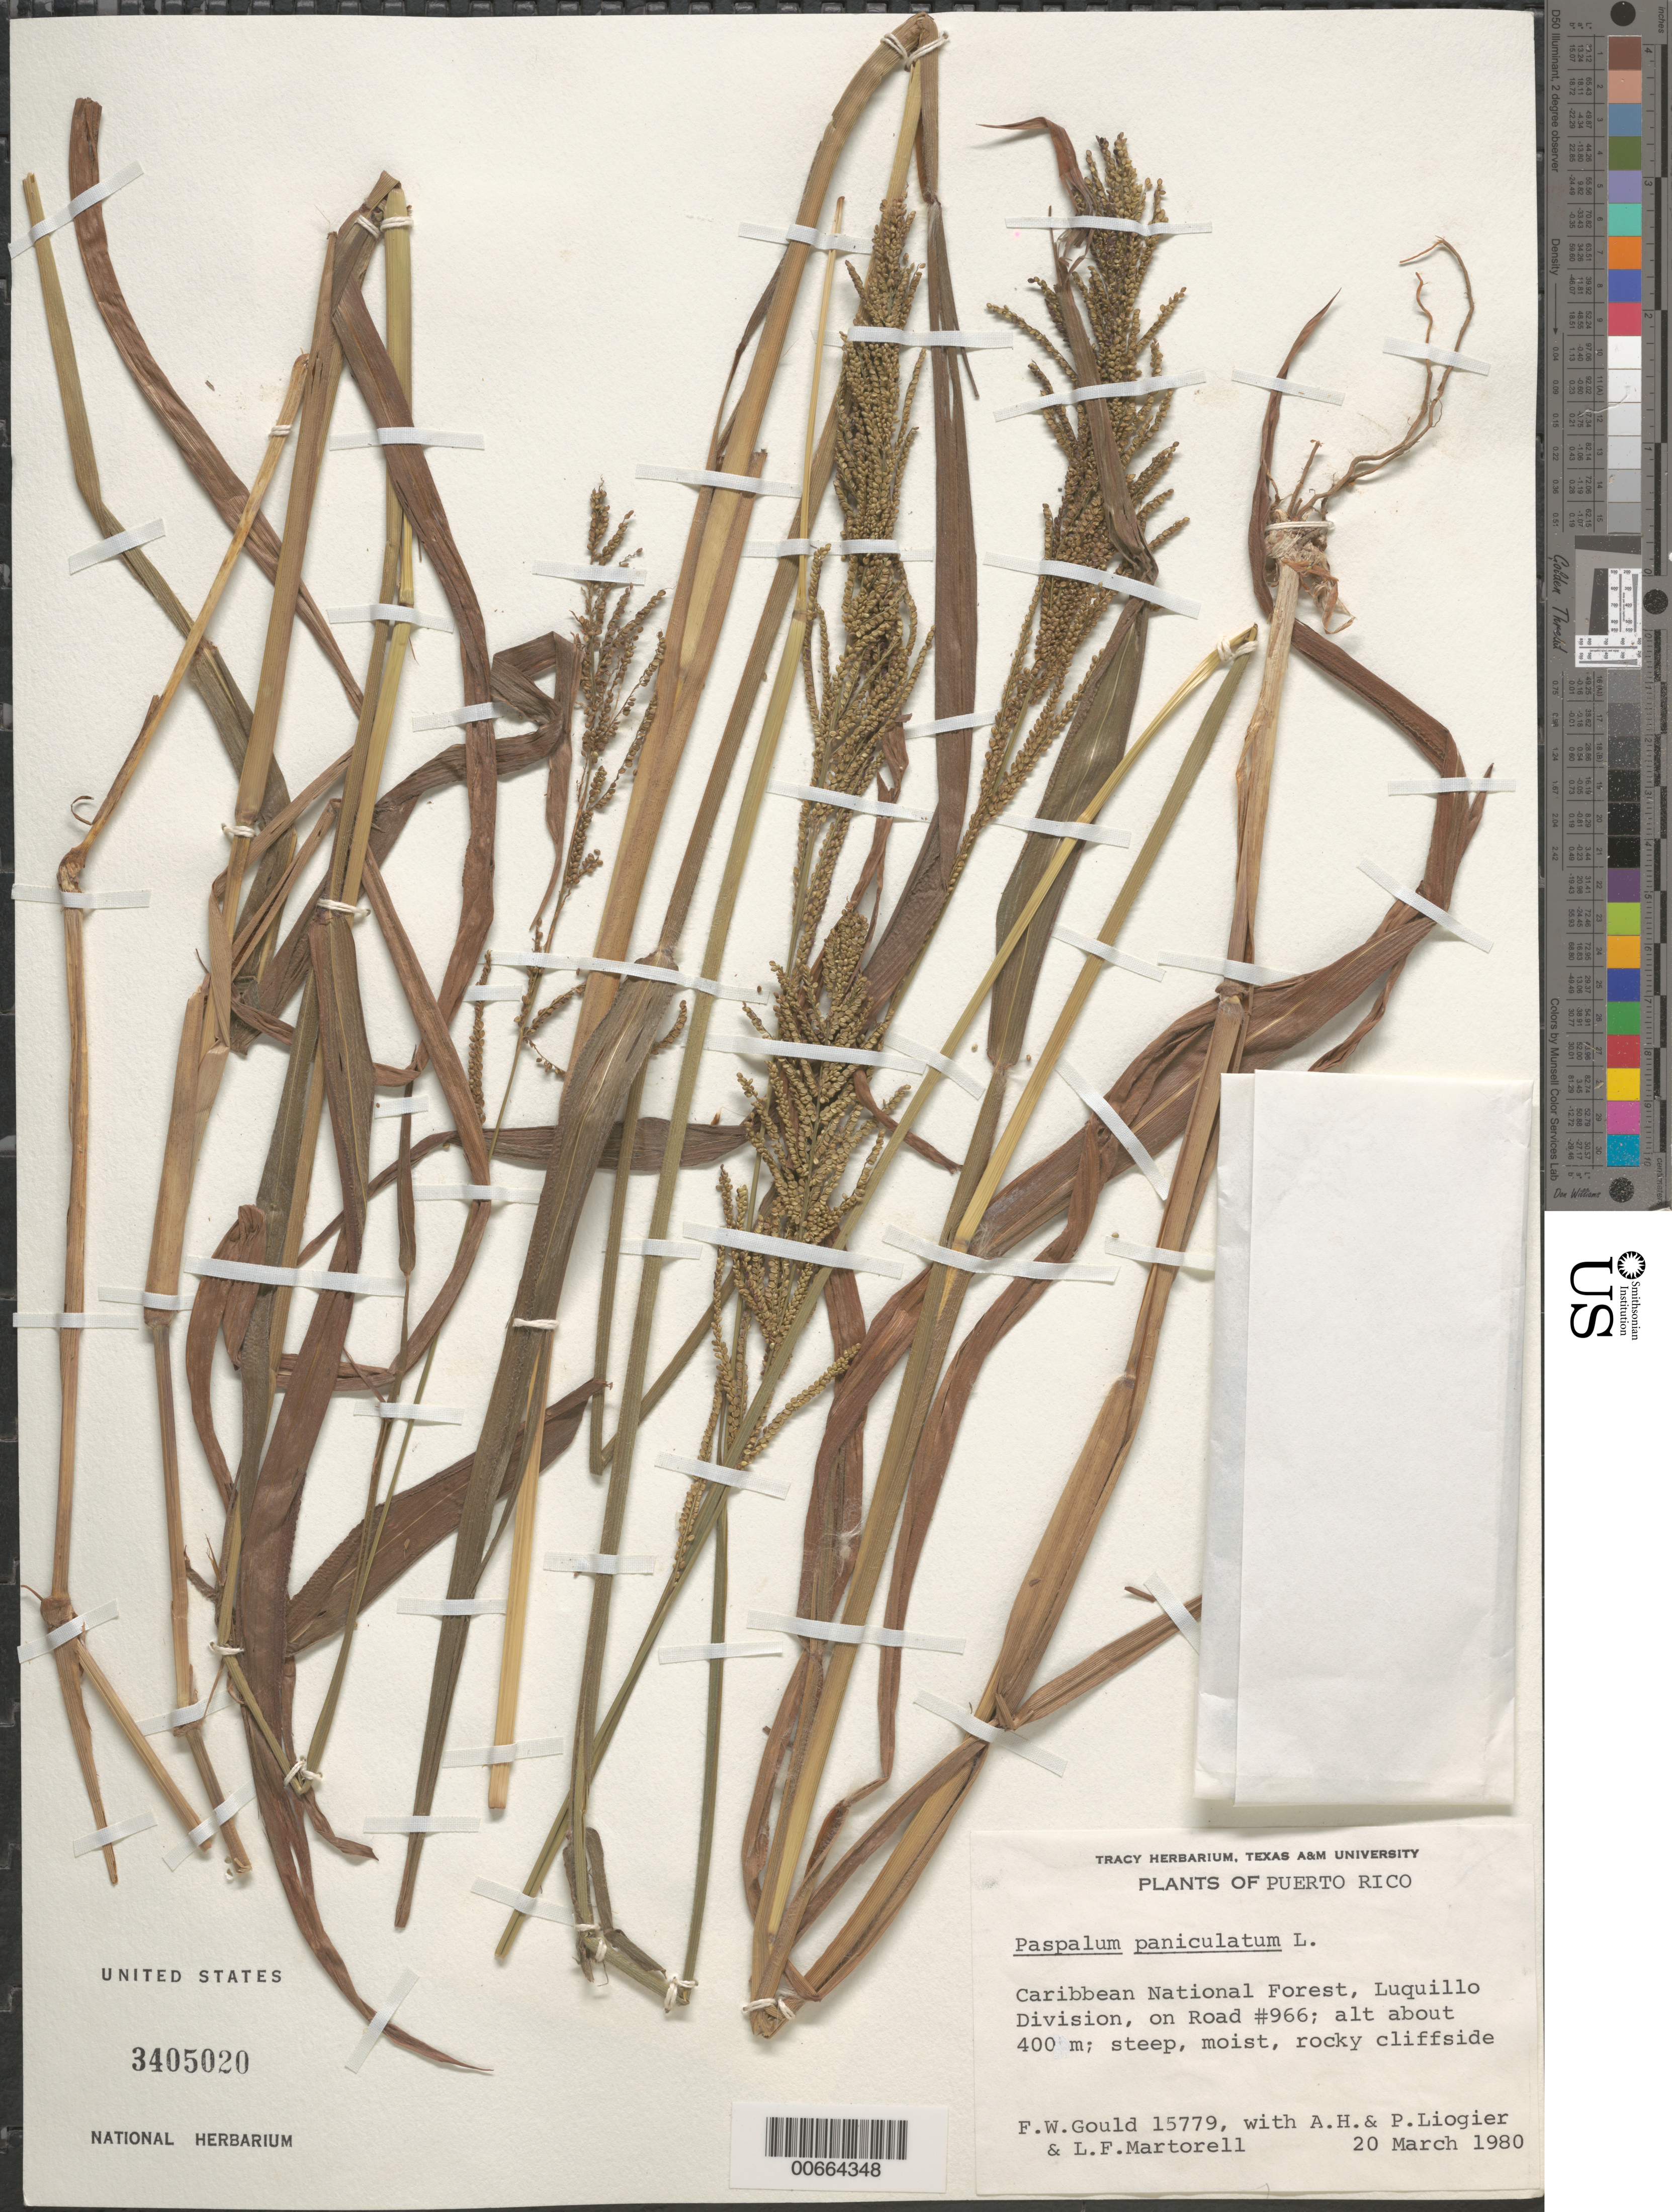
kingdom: Plantae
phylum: Tracheophyta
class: Liliopsida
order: Poales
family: Poaceae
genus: Paspalum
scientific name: Paspalum paniculatum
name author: L.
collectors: F. W. Gould, R. O. Woodbury, L. Martorell & E. Solano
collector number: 15779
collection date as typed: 20 Mar 1980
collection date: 1980-03-20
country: Puerto Rico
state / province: Luquillo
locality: Carib. Natl. Forest, Luquillo Division, on Road 966;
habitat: Steep, moist, rocky cliffside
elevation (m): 400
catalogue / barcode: US 3405020